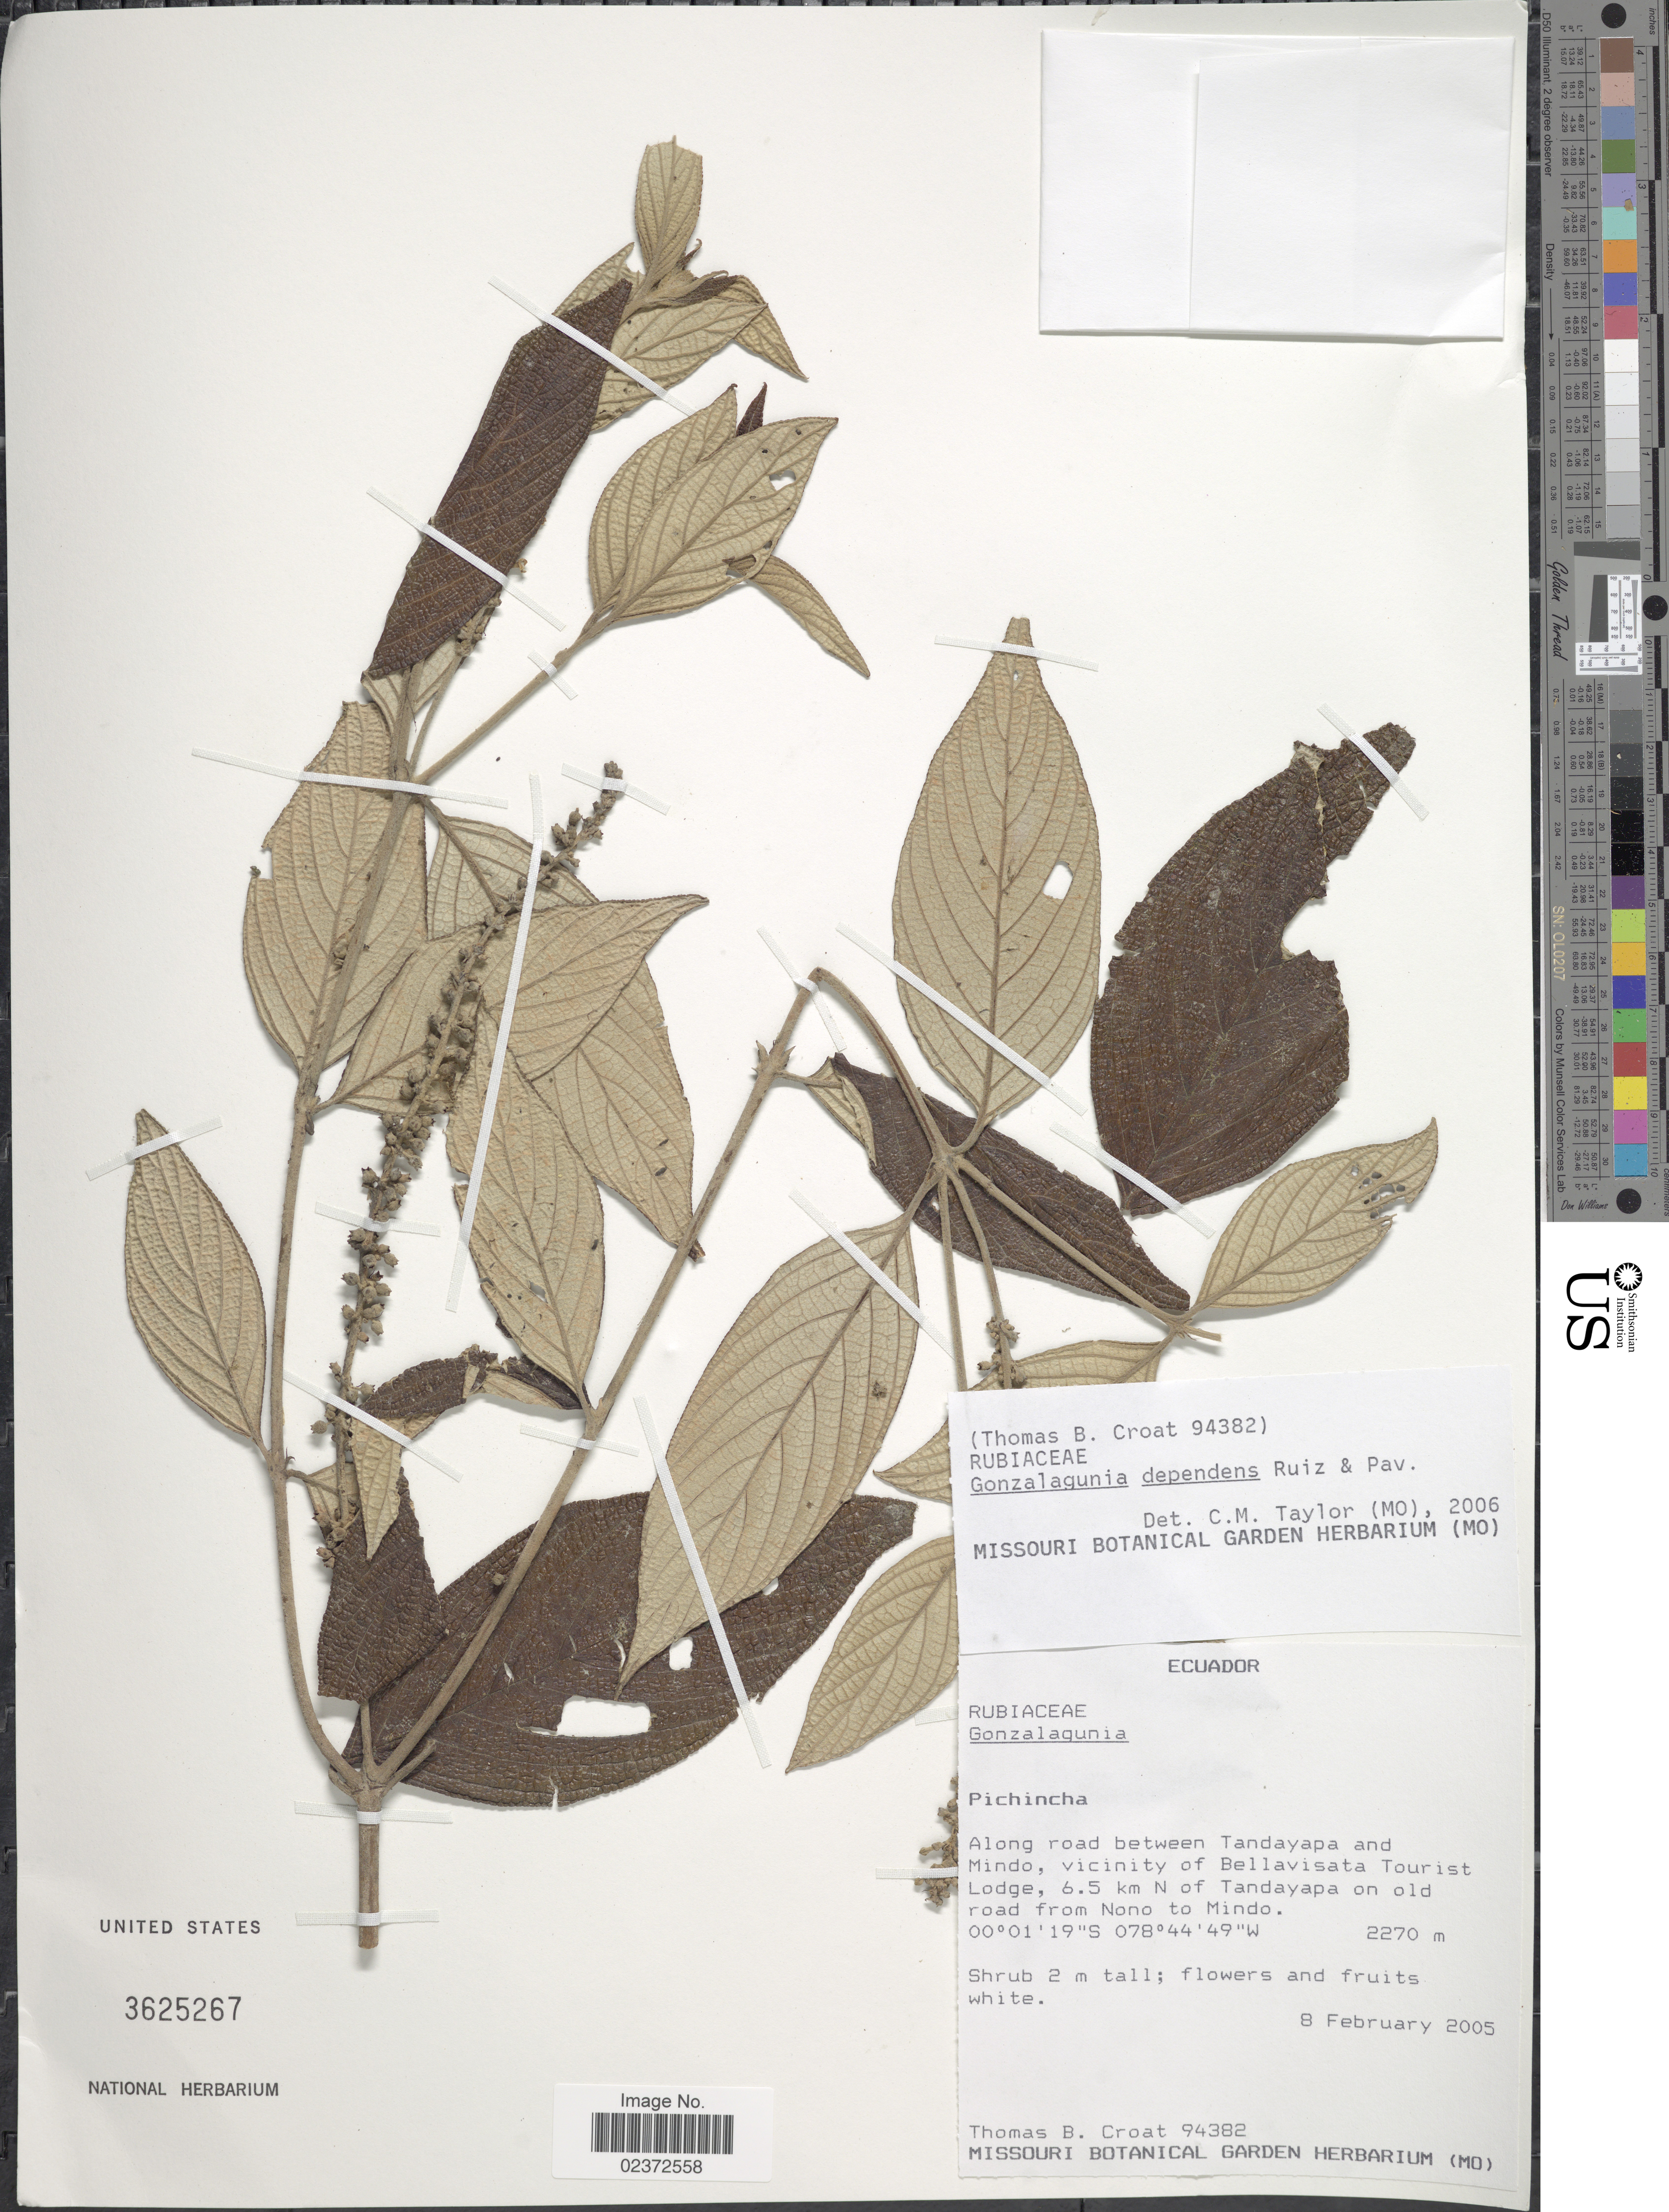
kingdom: Plantae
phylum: Tracheophyta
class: Magnoliopsida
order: Gentianales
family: Rubiaceae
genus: Gonzalagunia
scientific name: Gonzalagunia dependens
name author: Ruiz & Pav.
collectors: T. B. Croat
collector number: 94382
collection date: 2005-02-08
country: Ecuador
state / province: Pichincha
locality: Along road between Tandayapa and Mindo, vicinity of Bellavista Tourist Lodge, 6.5 km N of Tandayapa on old road from Nono to Mindo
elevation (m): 2270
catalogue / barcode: US 3625267